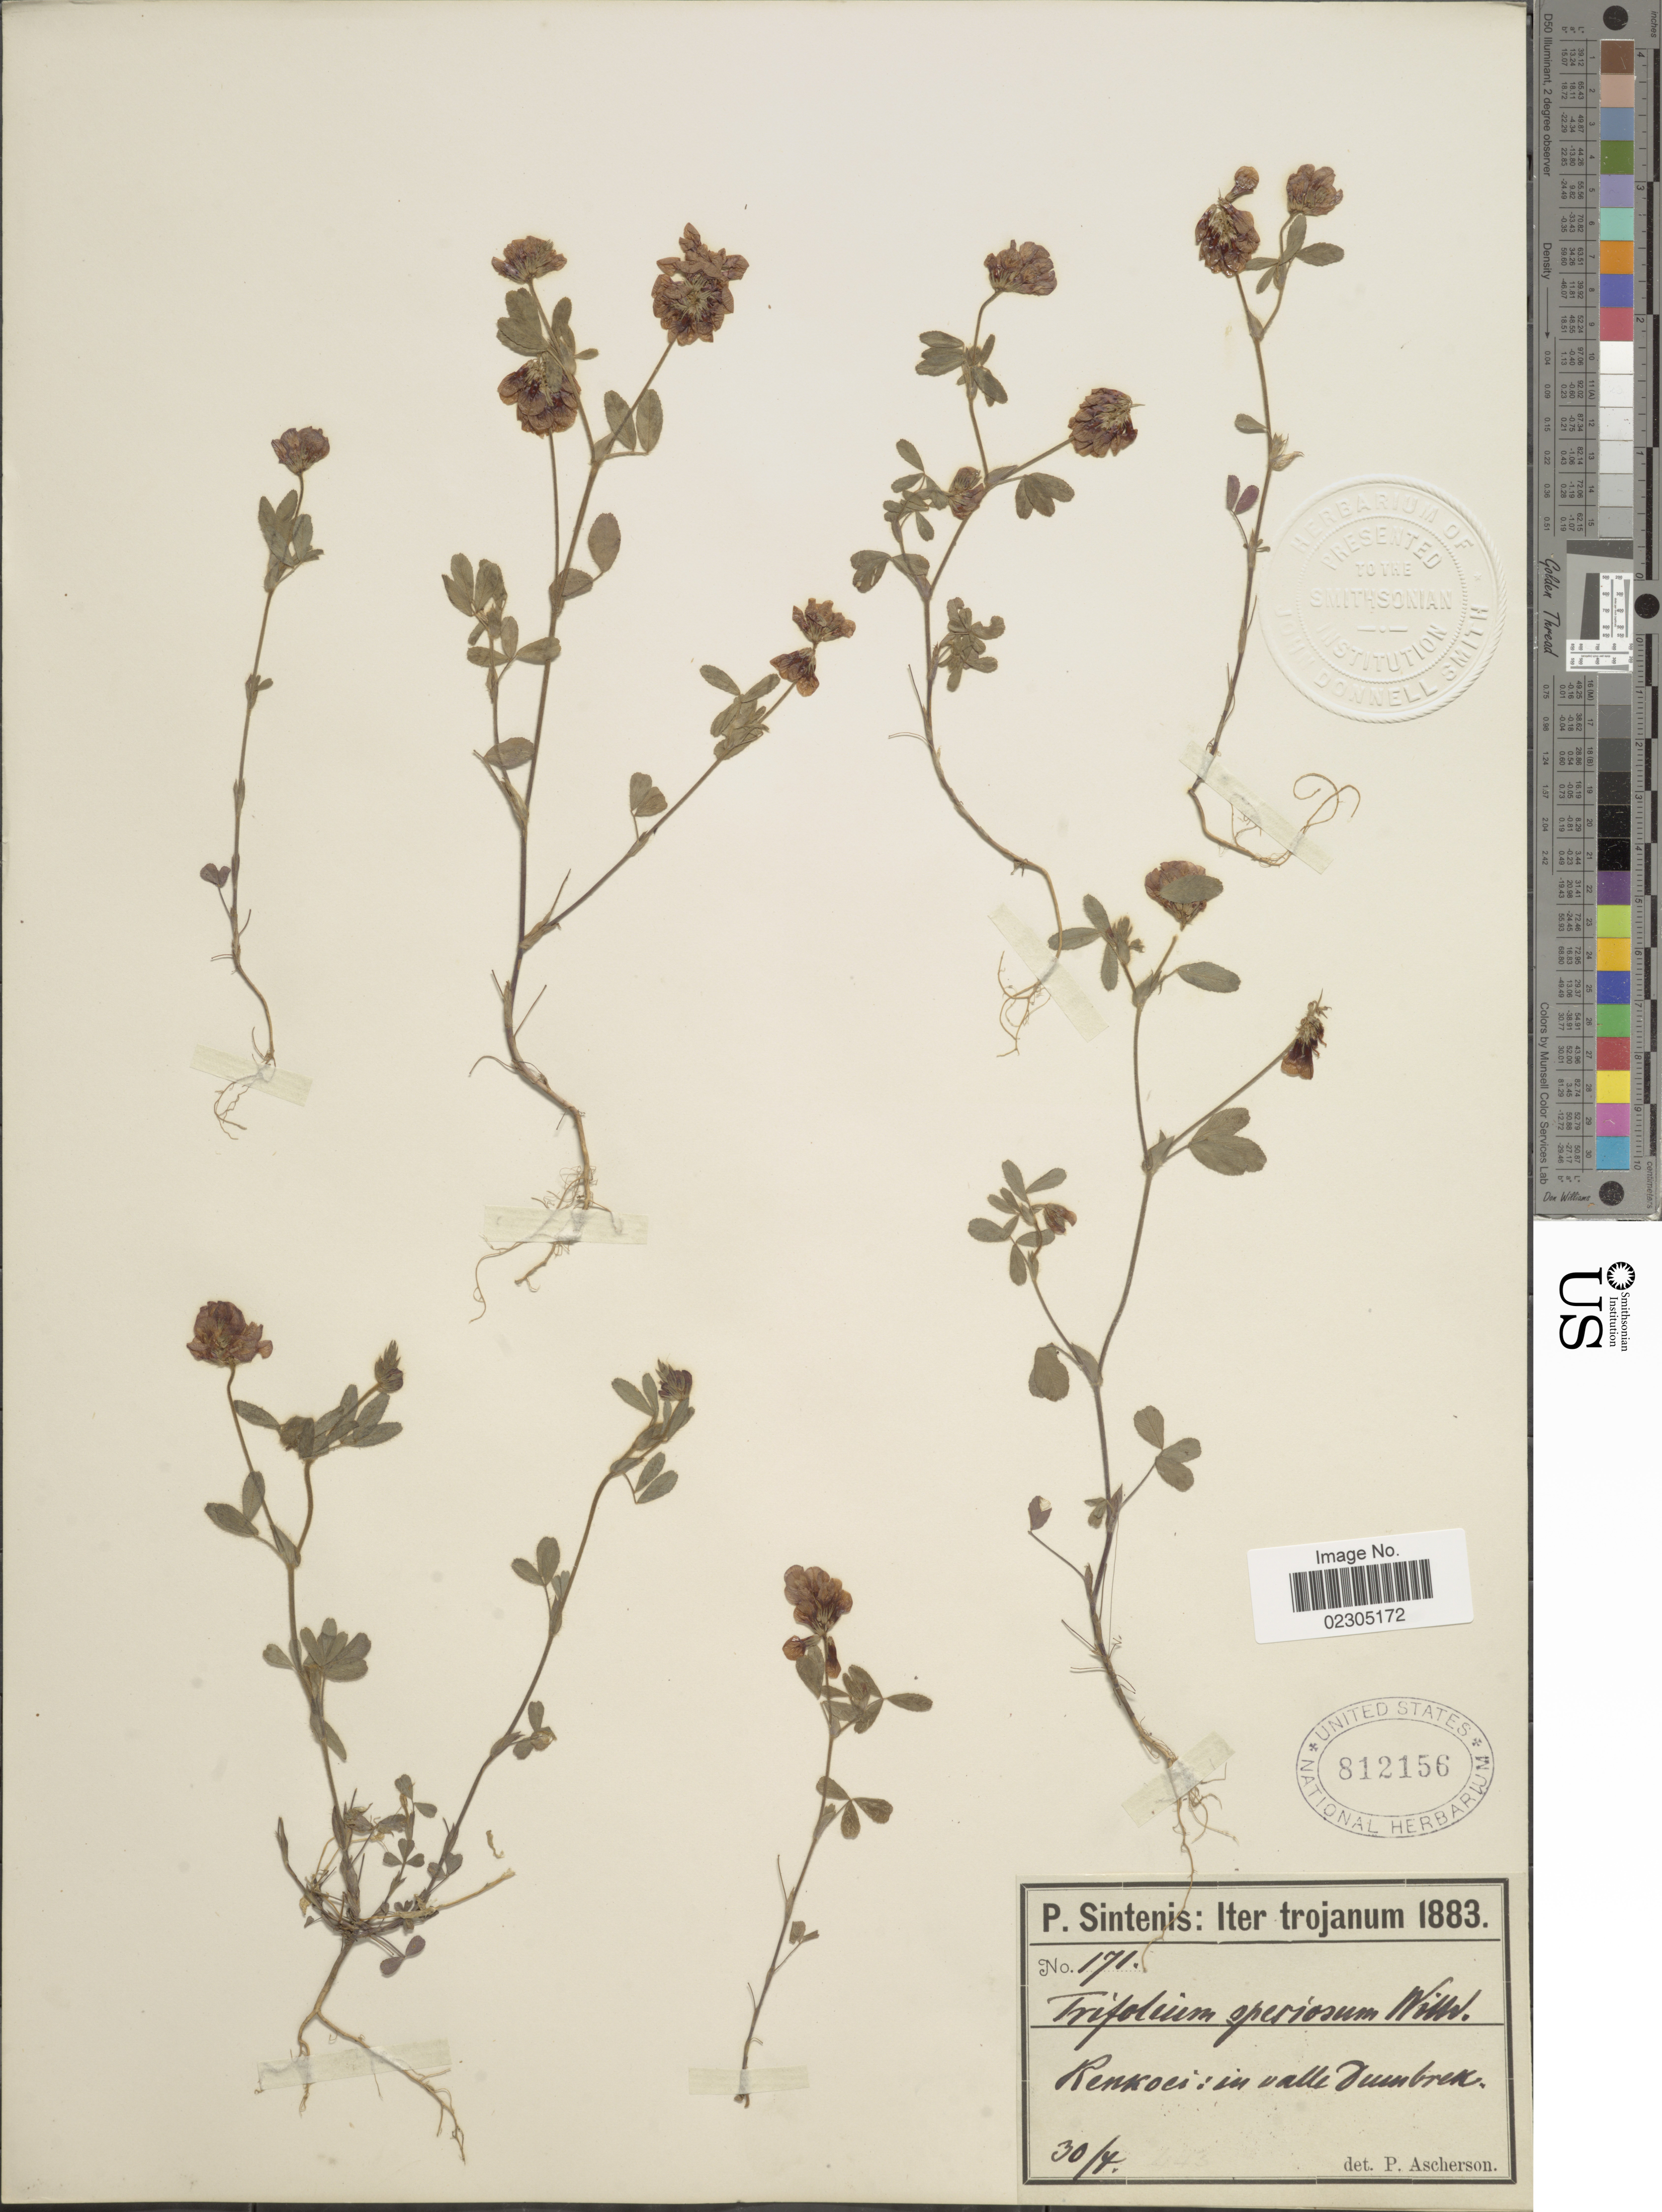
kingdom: Plantae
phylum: Tracheophyta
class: Magnoliopsida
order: Fabales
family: Fabaceae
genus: Trifolium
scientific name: Trifolium grandiflorum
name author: Schreb.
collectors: P. Sintenis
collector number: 171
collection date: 1883-04-30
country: Turkey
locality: Iter trojanum. Renkoei: in valle Dumbrek.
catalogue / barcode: US 812156